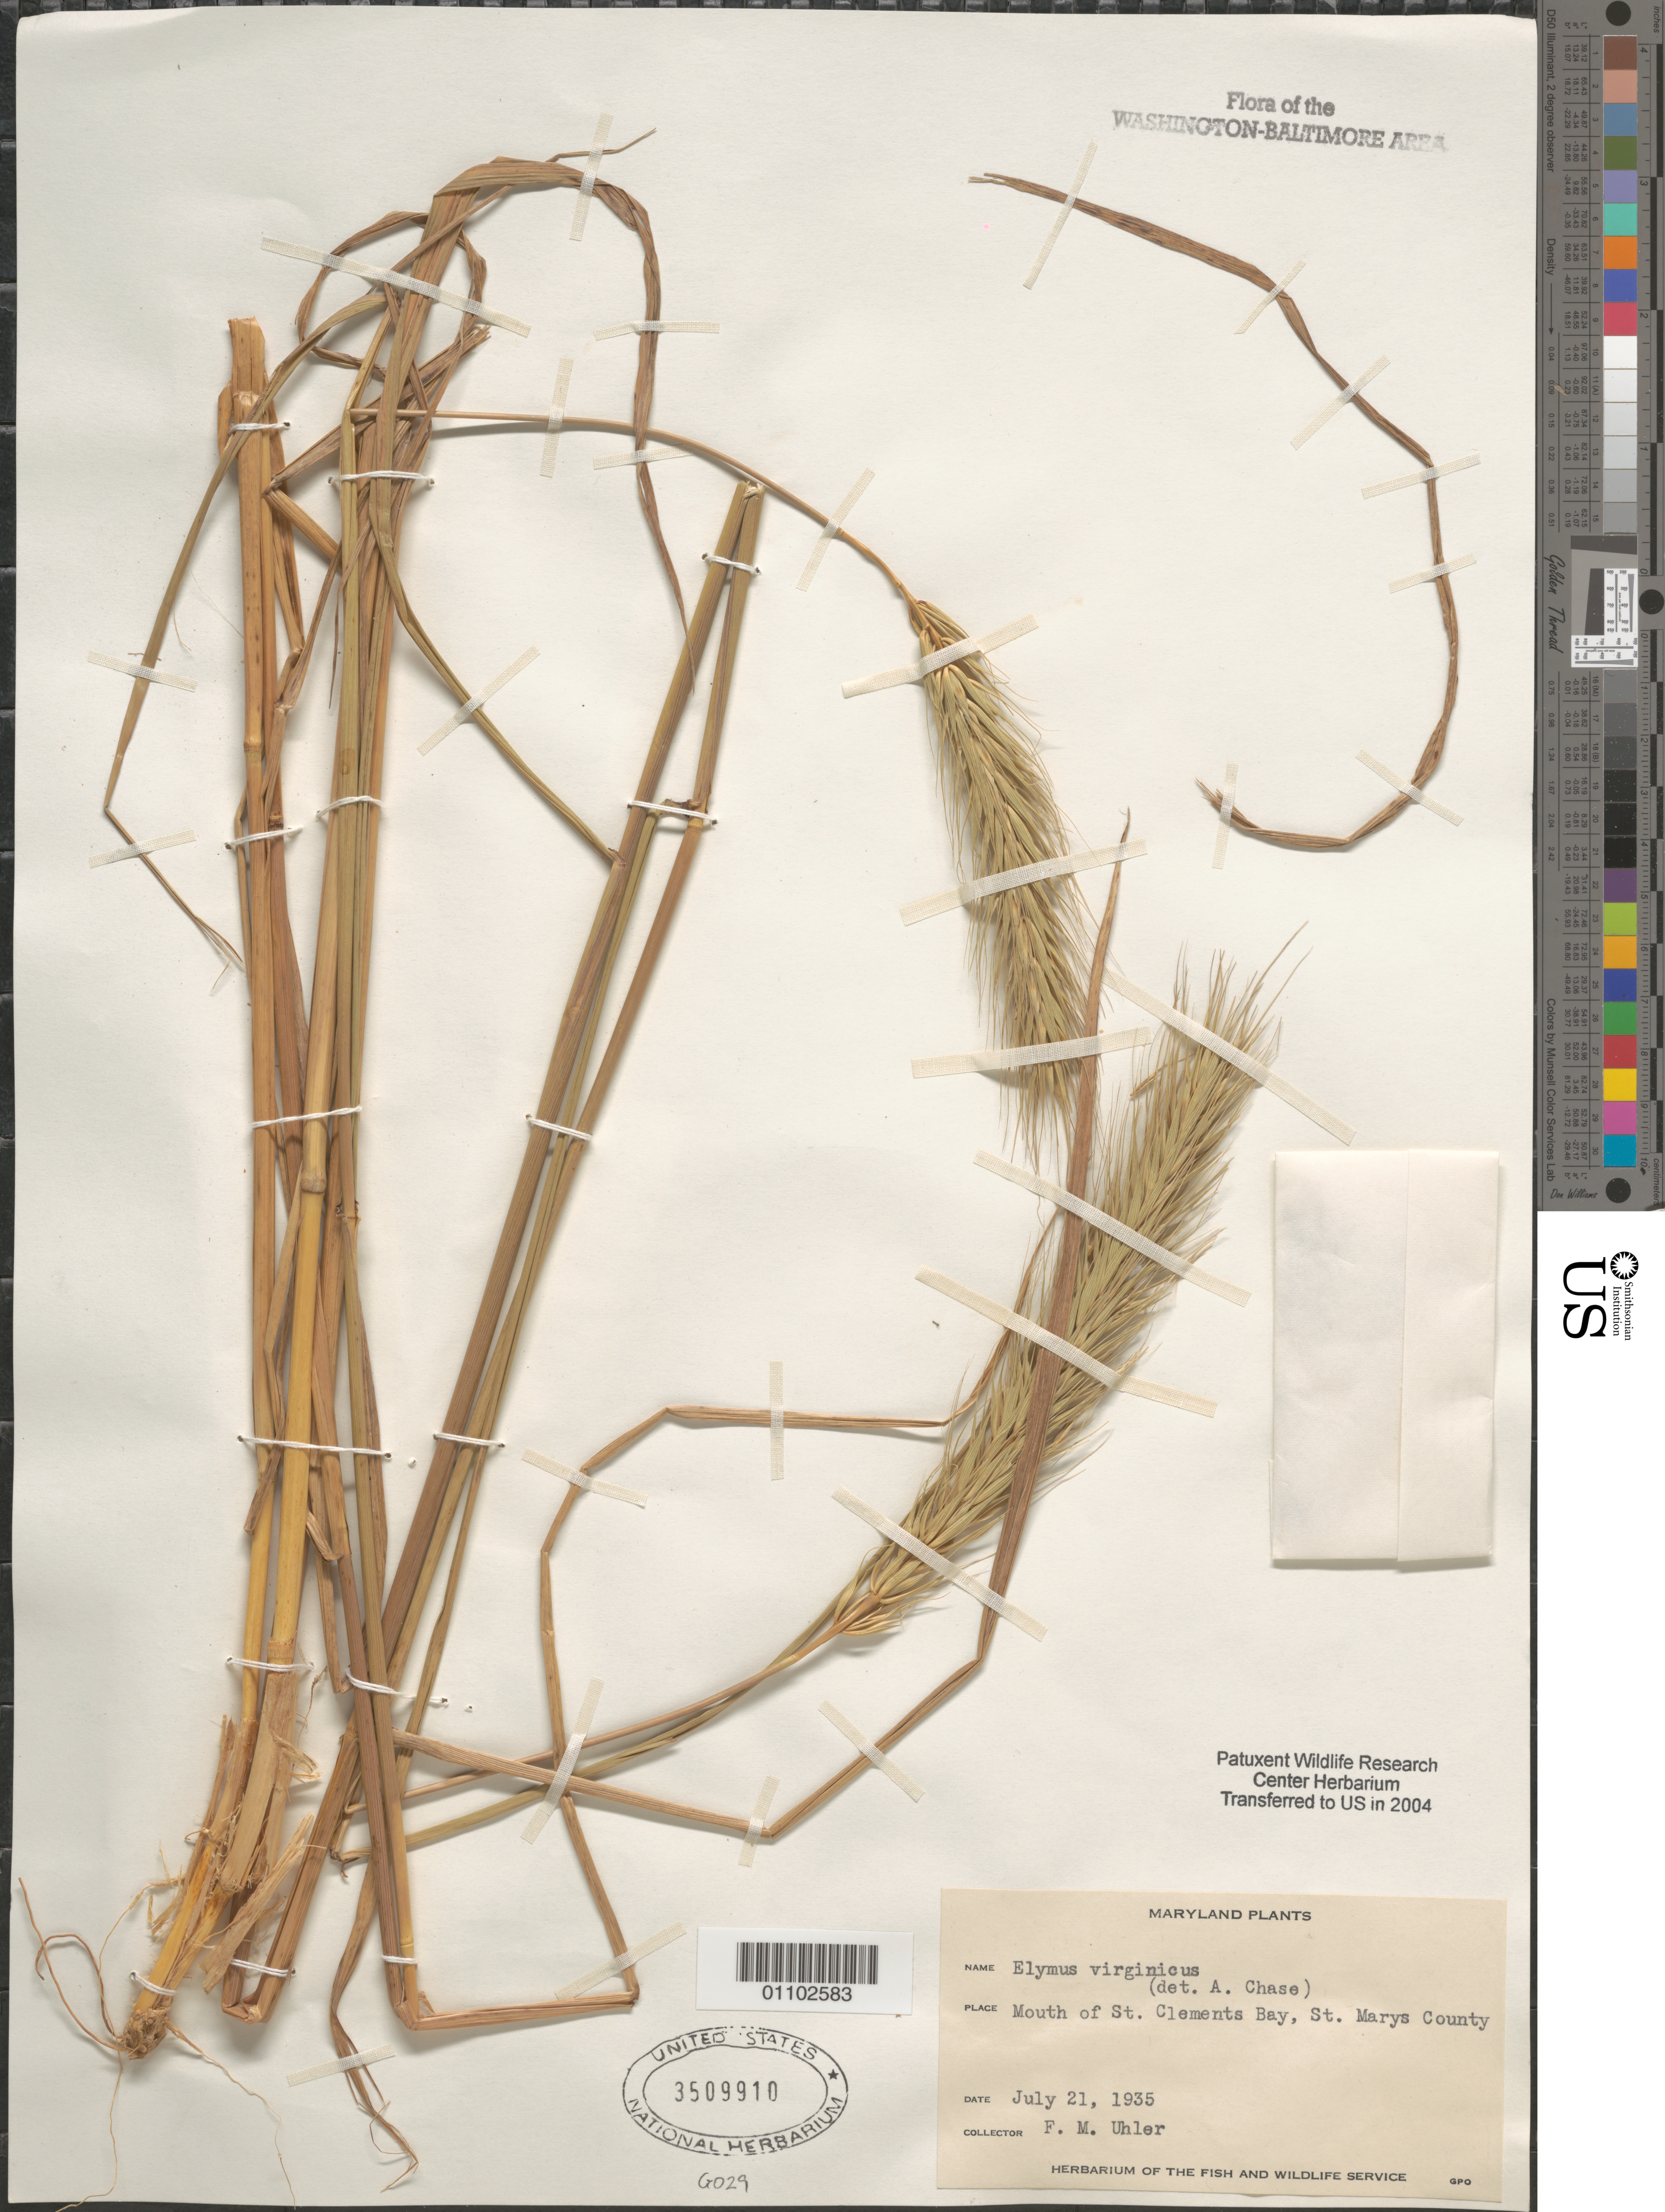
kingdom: Plantae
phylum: Tracheophyta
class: Liliopsida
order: Poales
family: Poaceae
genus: Elymus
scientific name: Elymus virginicus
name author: L.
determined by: Chase, [M.] Agnes, (US)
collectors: F. M. Uhler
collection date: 1935-07-21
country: United States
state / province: Maryland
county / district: St. Mary's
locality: Mouth of St. Clements Bay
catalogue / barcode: US 3509910